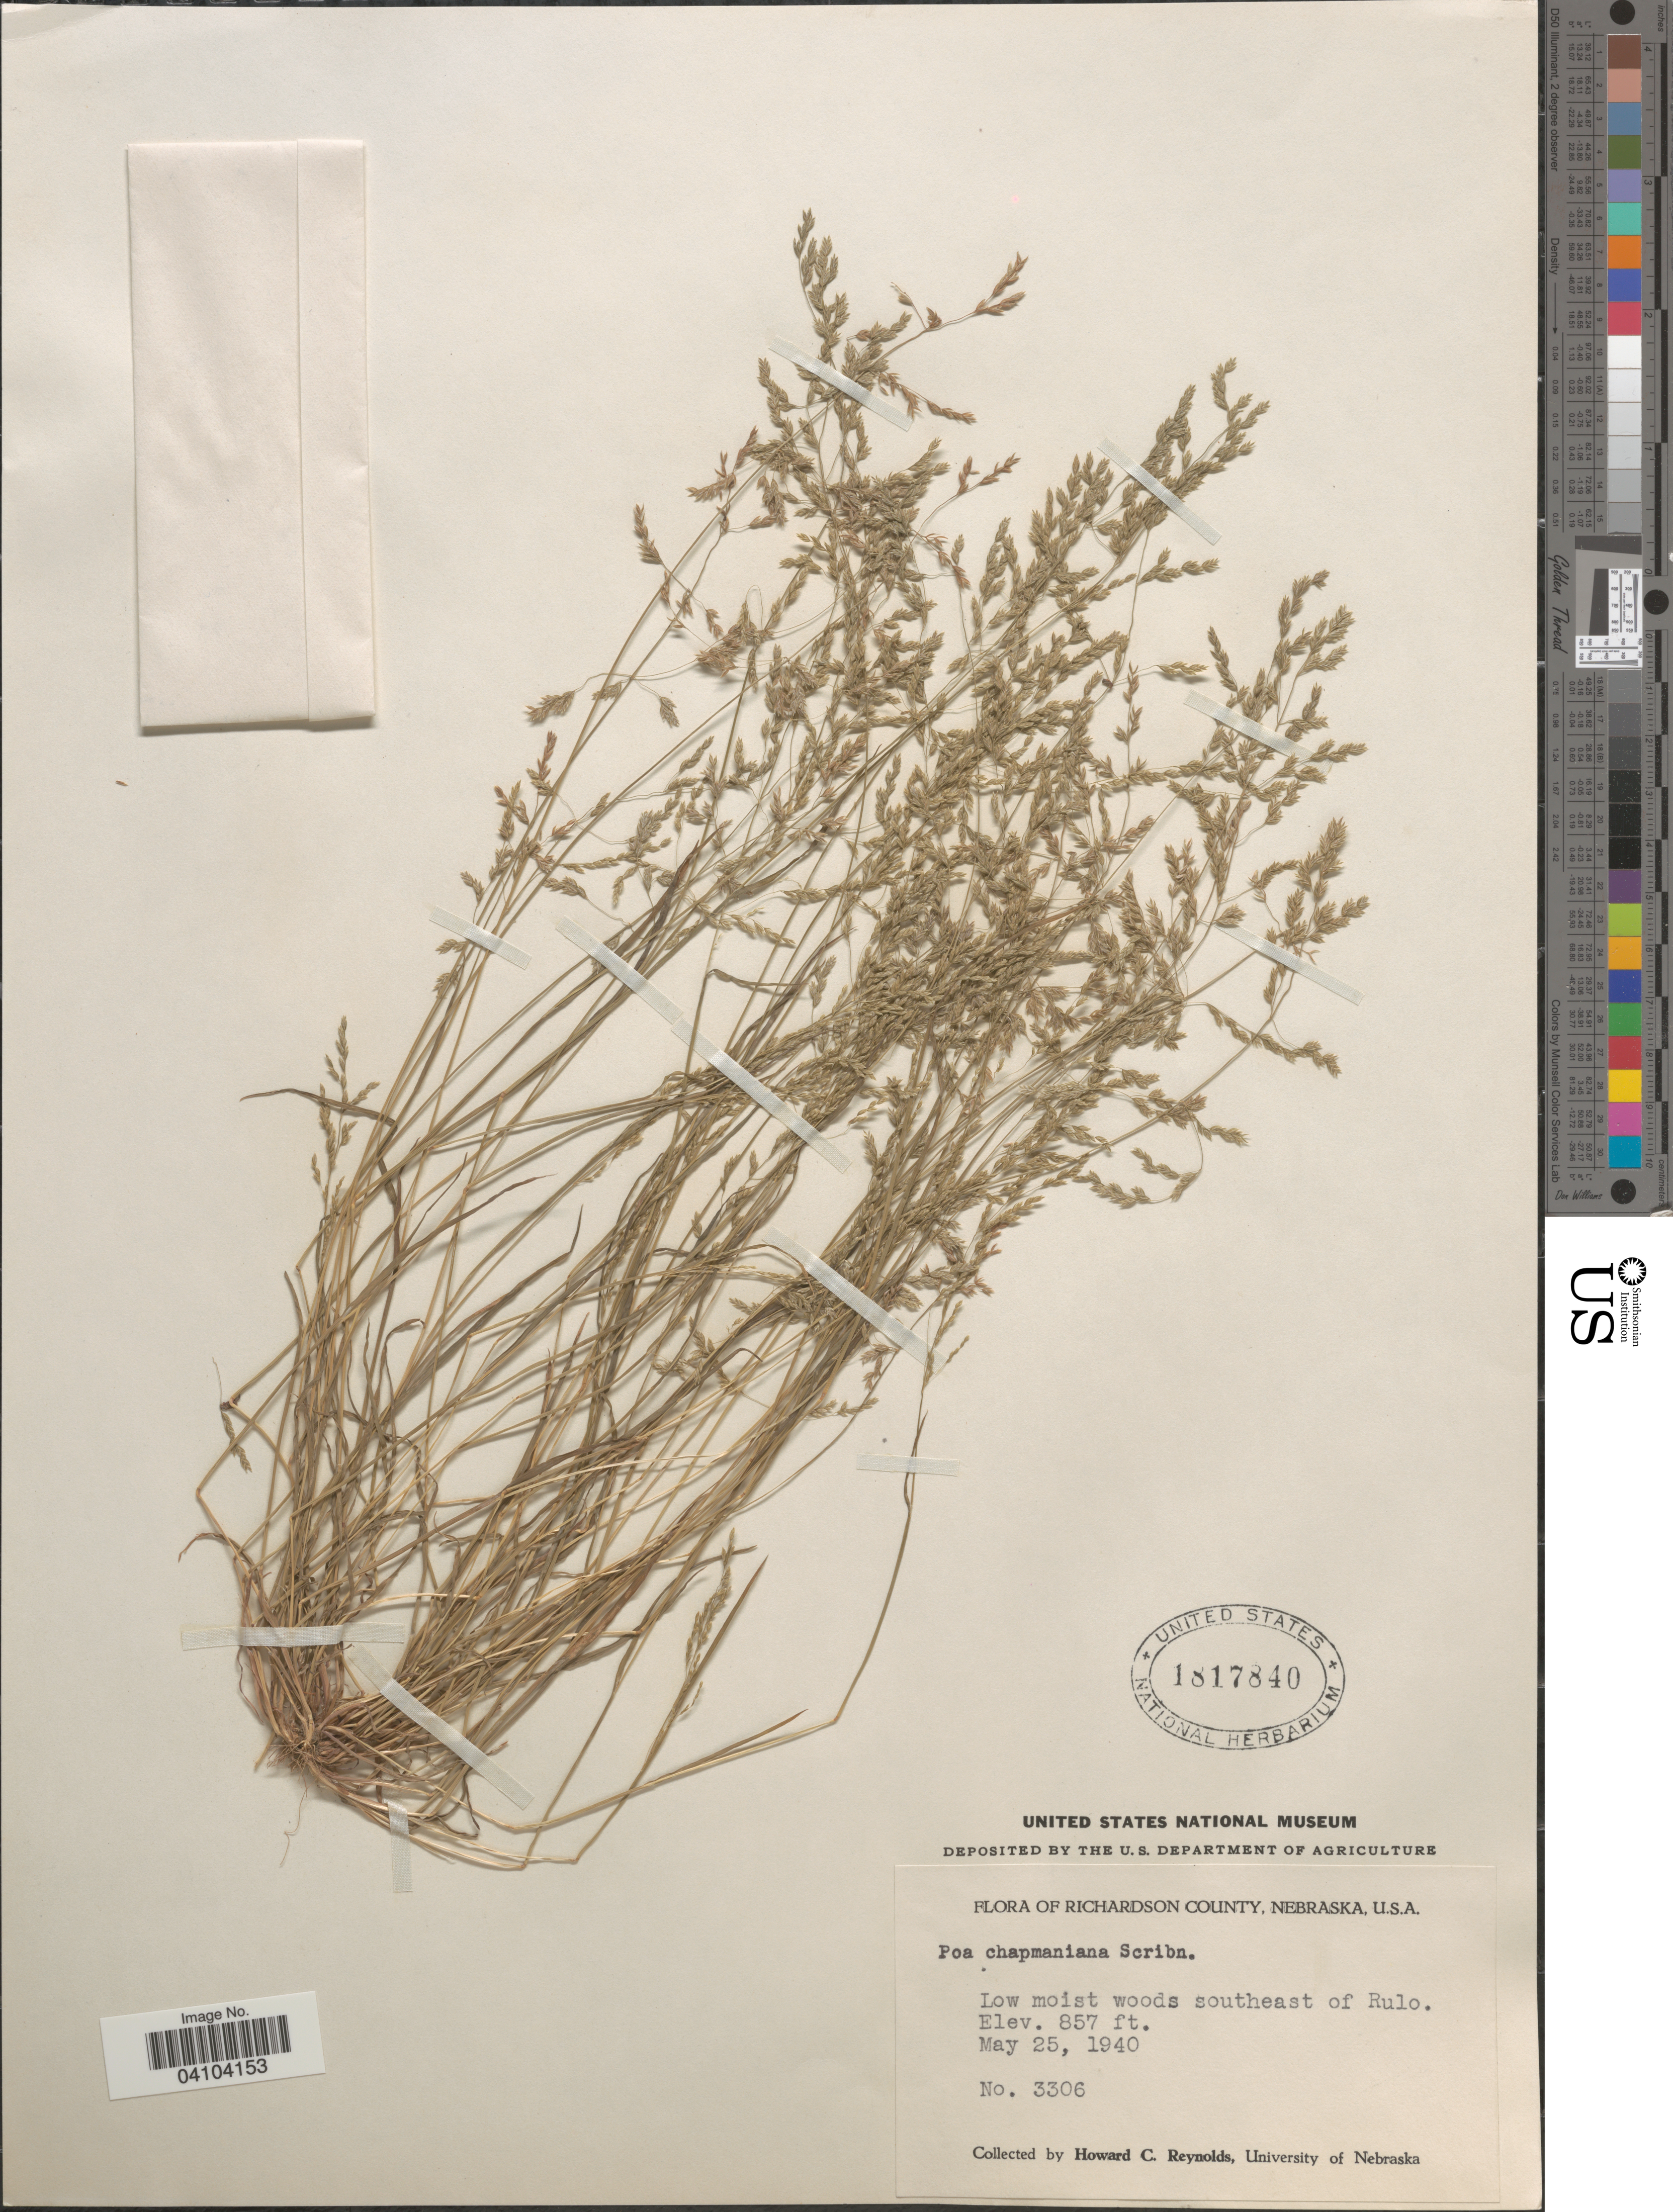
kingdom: Plantae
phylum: Tracheophyta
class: Liliopsida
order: Poales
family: Poaceae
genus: Poa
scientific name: Poa chapmaniana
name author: Scribn.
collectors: H. Reynolds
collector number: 3306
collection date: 1940-05-25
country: United States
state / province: Nebraska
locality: Richardson County. Low moist woods southeast of Rulo.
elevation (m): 261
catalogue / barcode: US 1817840